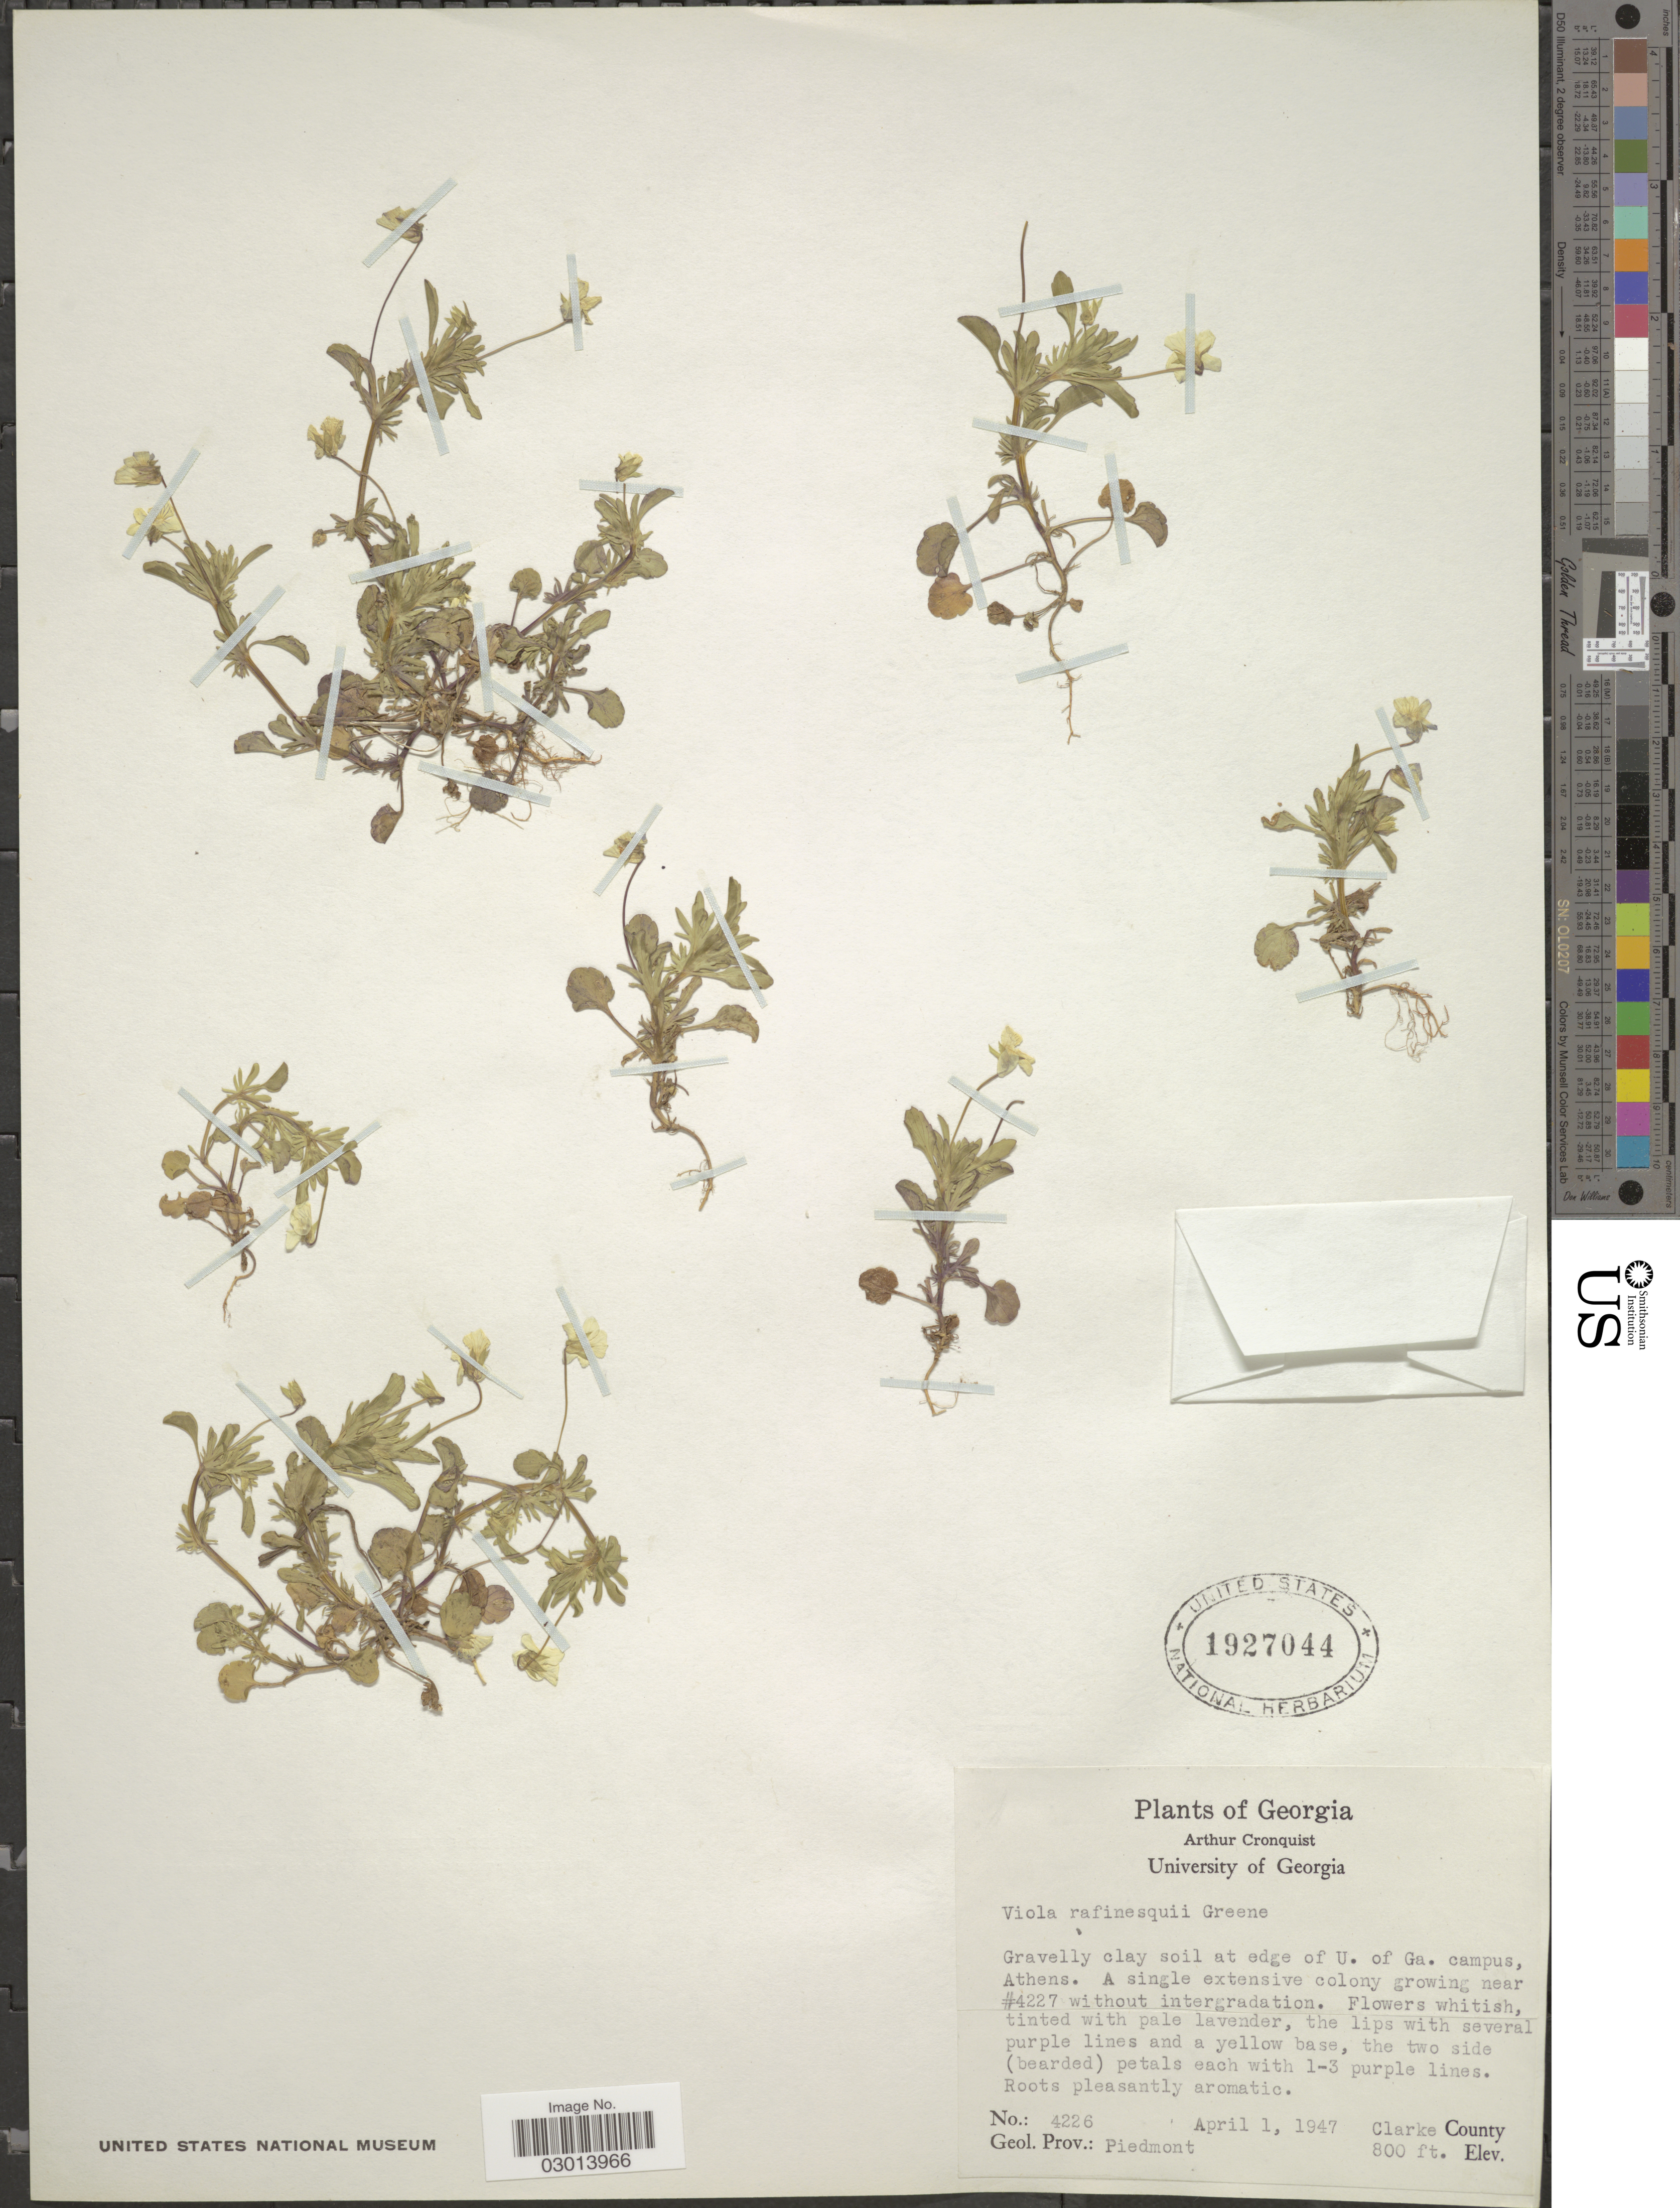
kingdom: Plantae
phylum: Tracheophyta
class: Magnoliopsida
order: Malpighiales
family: Violaceae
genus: Viola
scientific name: Viola rafinesquei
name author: Greene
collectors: A. J. Cronquist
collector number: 4226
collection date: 1947-04-01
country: United States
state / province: Georgia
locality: Gravelly clay soil at edge of U. of Ga. campus, Athens. Clarke County. Geol. Prov.: Piedmont.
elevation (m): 244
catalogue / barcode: US 1927044